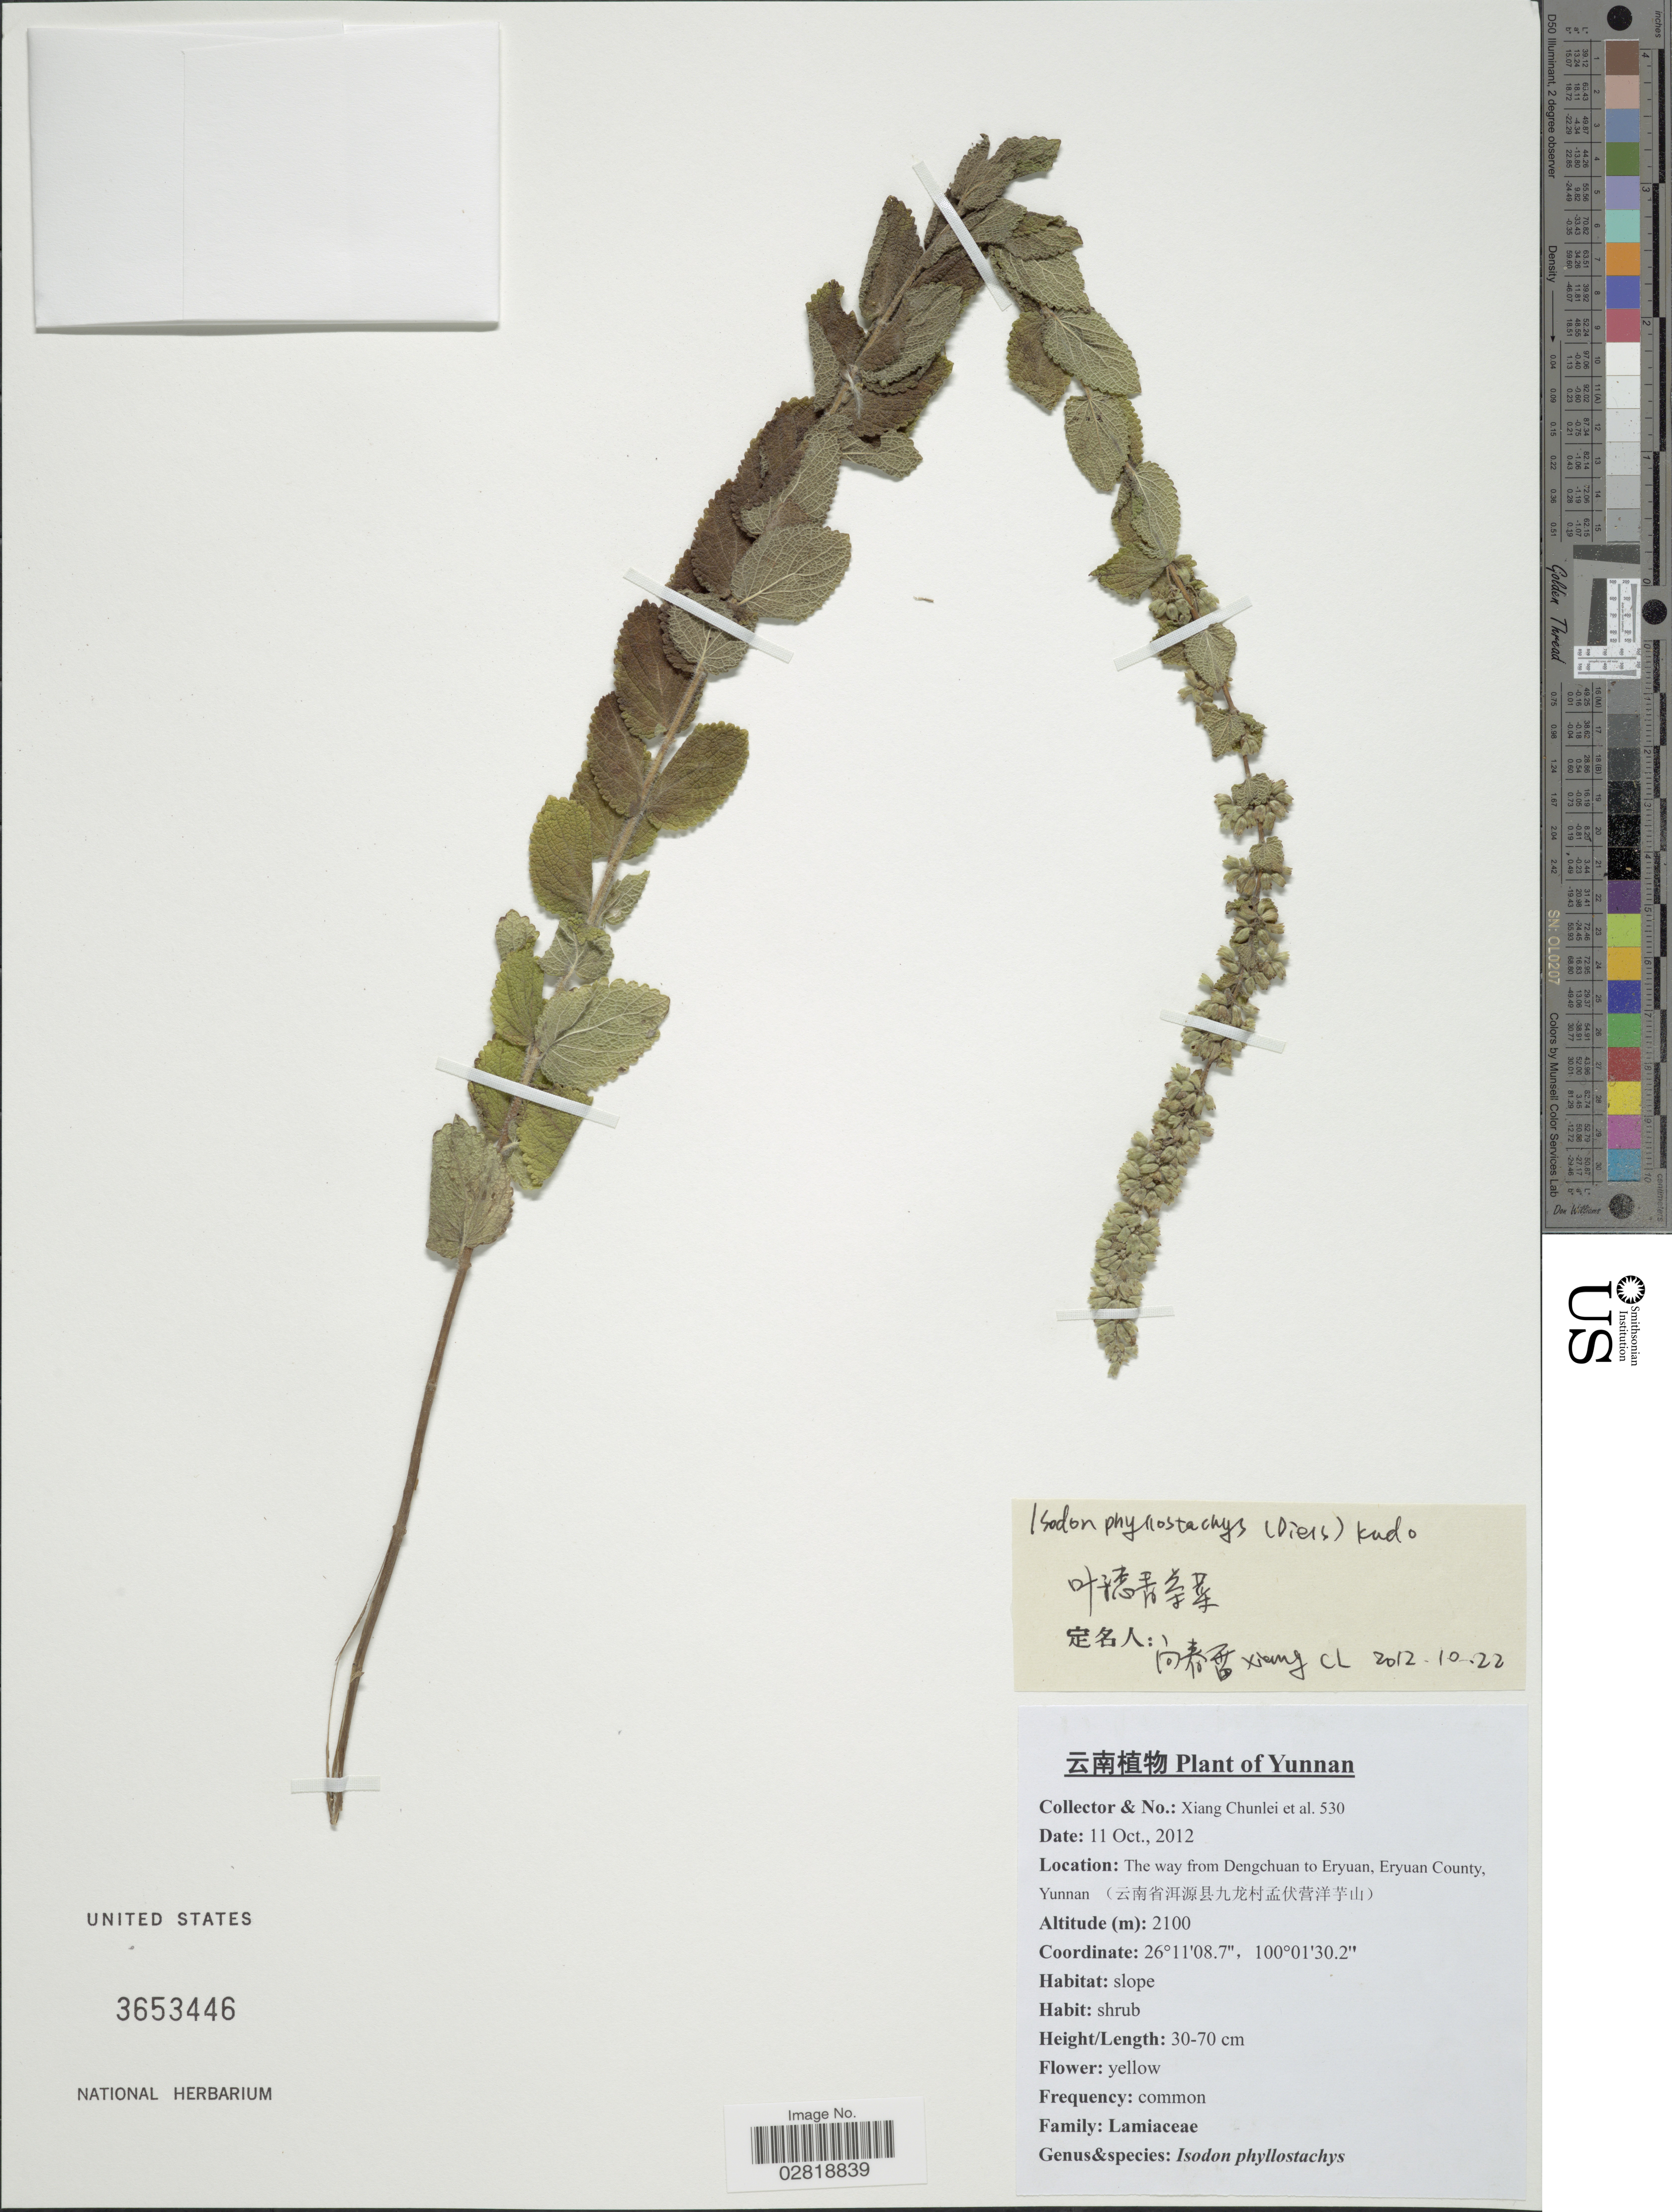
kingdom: Plantae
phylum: Tracheophyta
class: Magnoliopsida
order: Lamiales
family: Lamiaceae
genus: Isodon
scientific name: Isodon phyllostachys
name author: (Diels) Kudô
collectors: X. Chunlei & et al.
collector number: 530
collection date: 2012-10-11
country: China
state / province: Yunnan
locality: The way from Dengchuan to Eryuan, Eryuan County, Yunnan (X).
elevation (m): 2100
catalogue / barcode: US 3653446